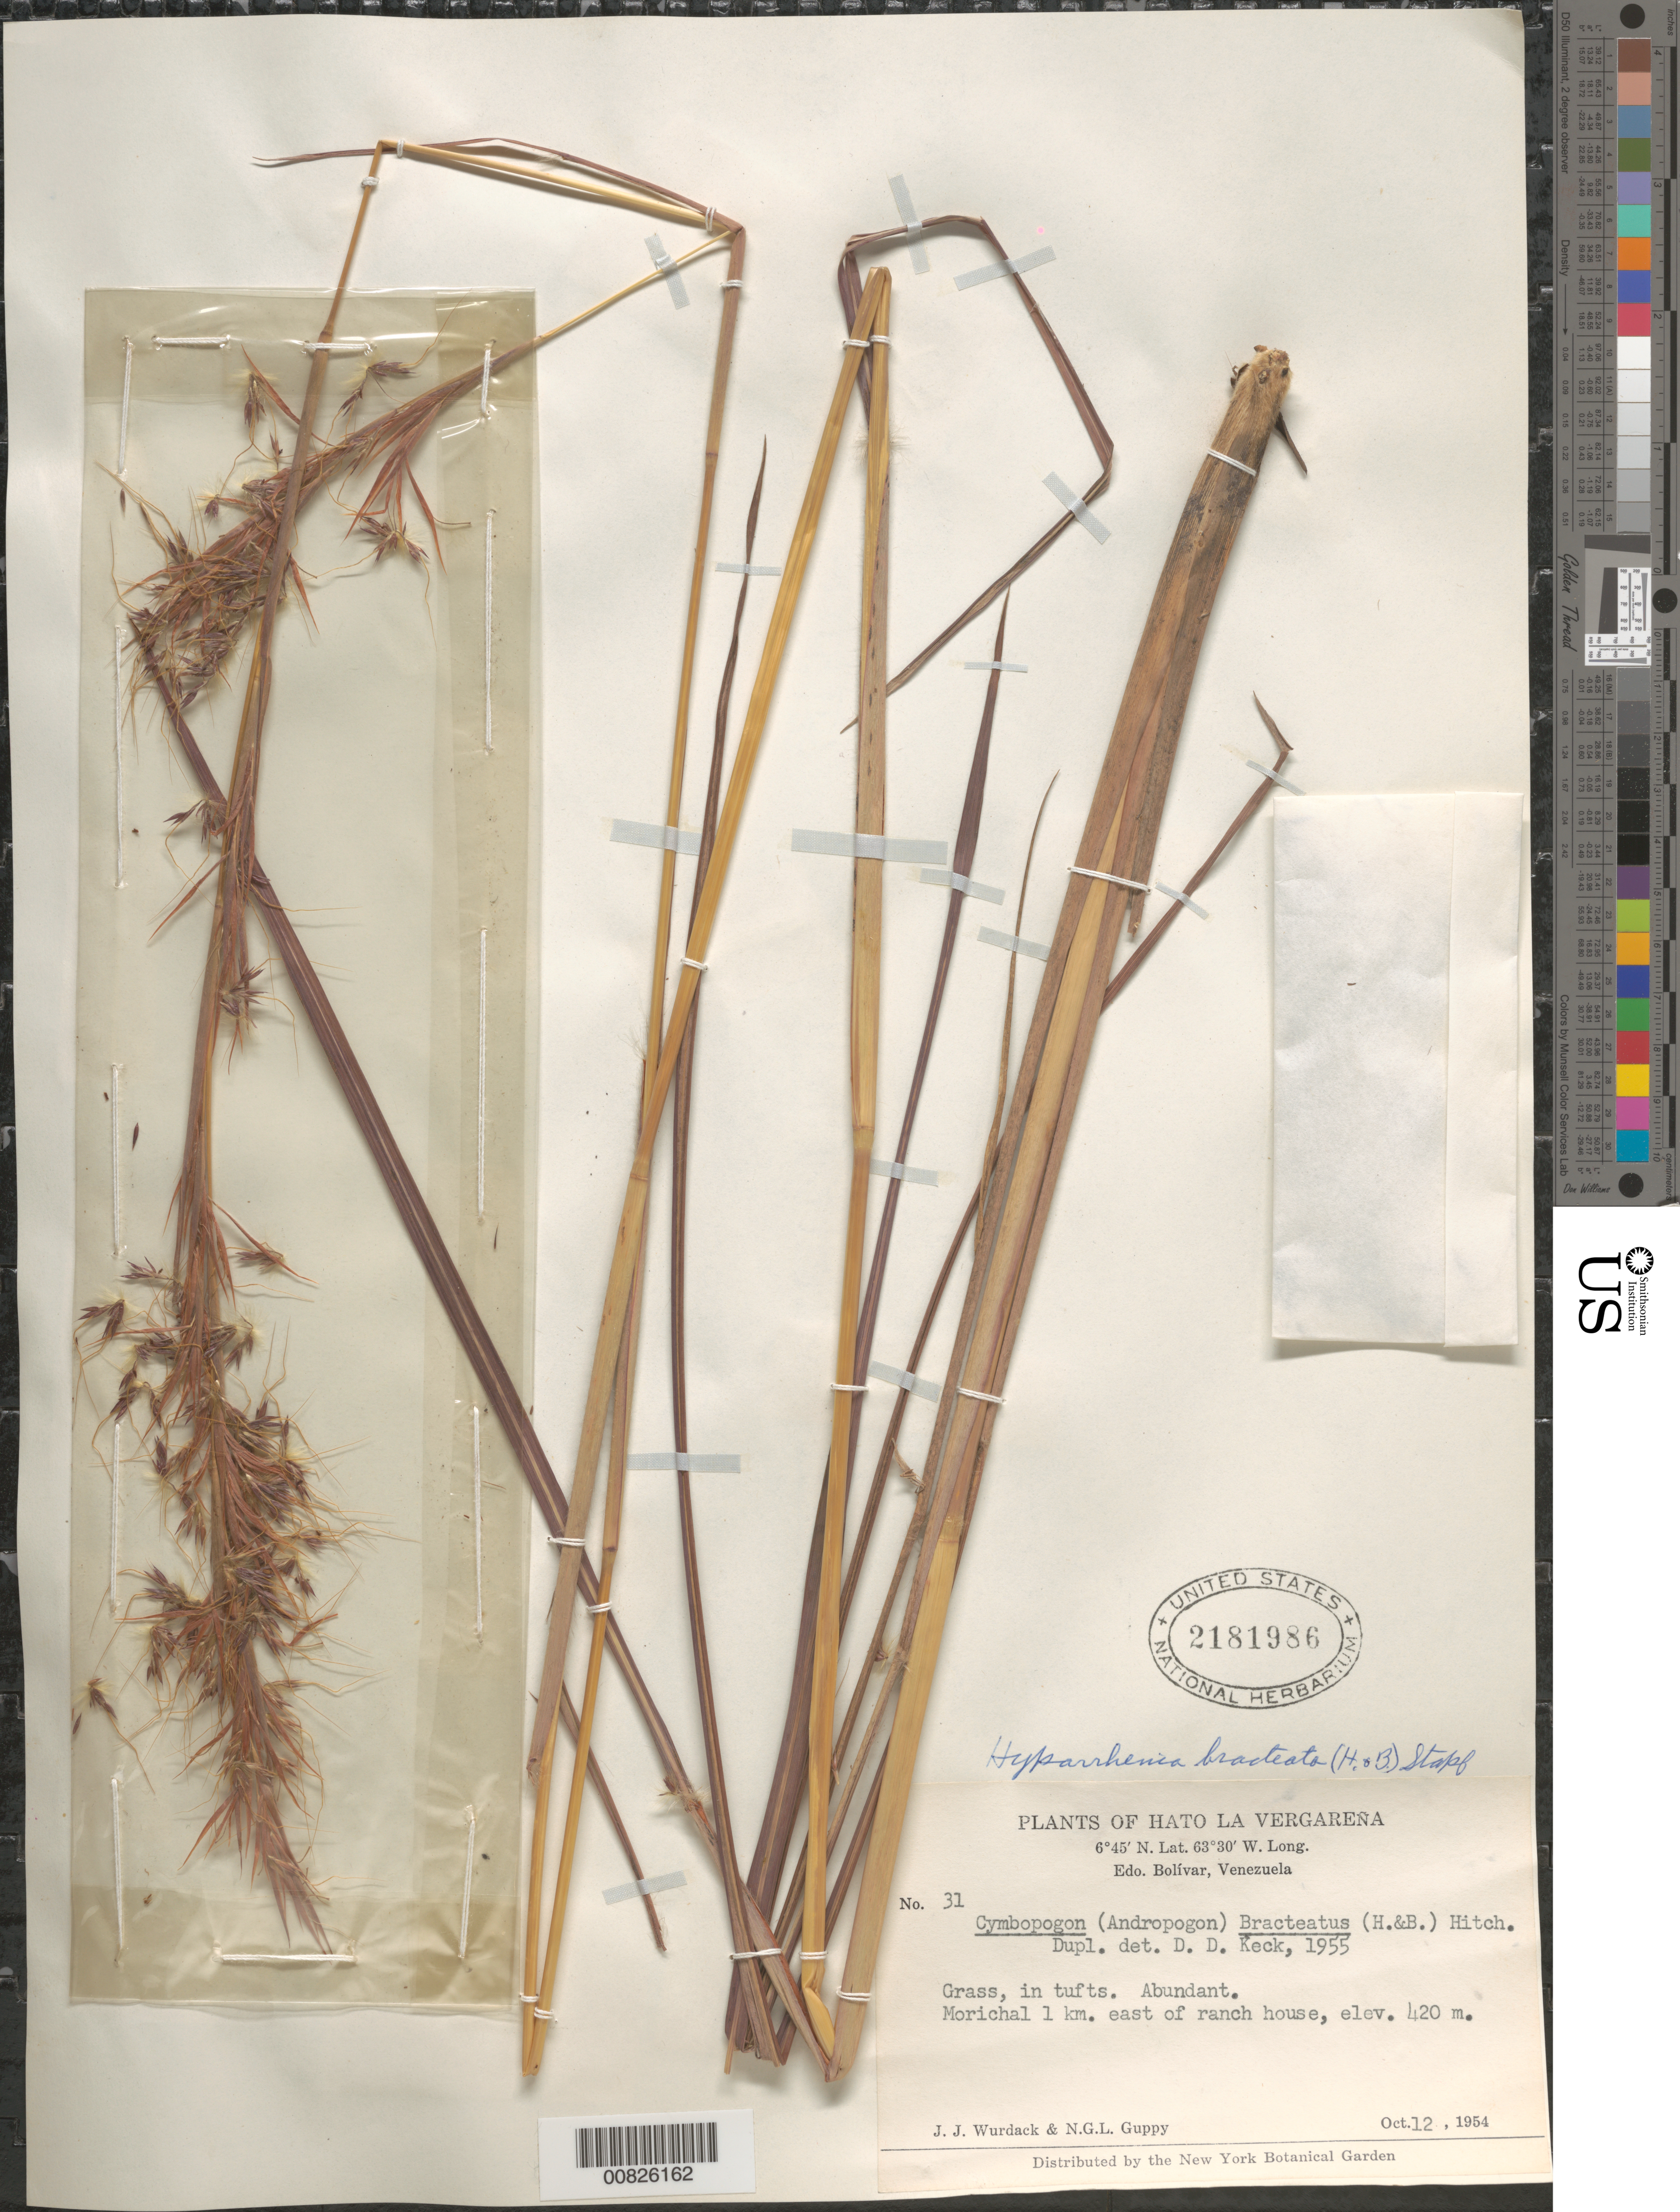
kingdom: Plantae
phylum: Tracheophyta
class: Liliopsida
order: Poales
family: Poaceae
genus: Hyparrhenia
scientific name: Hyparrhenia bracteata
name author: (Willd.) Stapf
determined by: Keck, David D.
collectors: J. J. Wurdack & N. Guppy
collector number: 31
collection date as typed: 12-Oct-54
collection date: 1954-10-12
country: Venezuela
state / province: Bolívar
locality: Hato La Vergareña, 1 km E of ranch house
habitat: Morichal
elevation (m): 420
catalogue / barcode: US 2181986